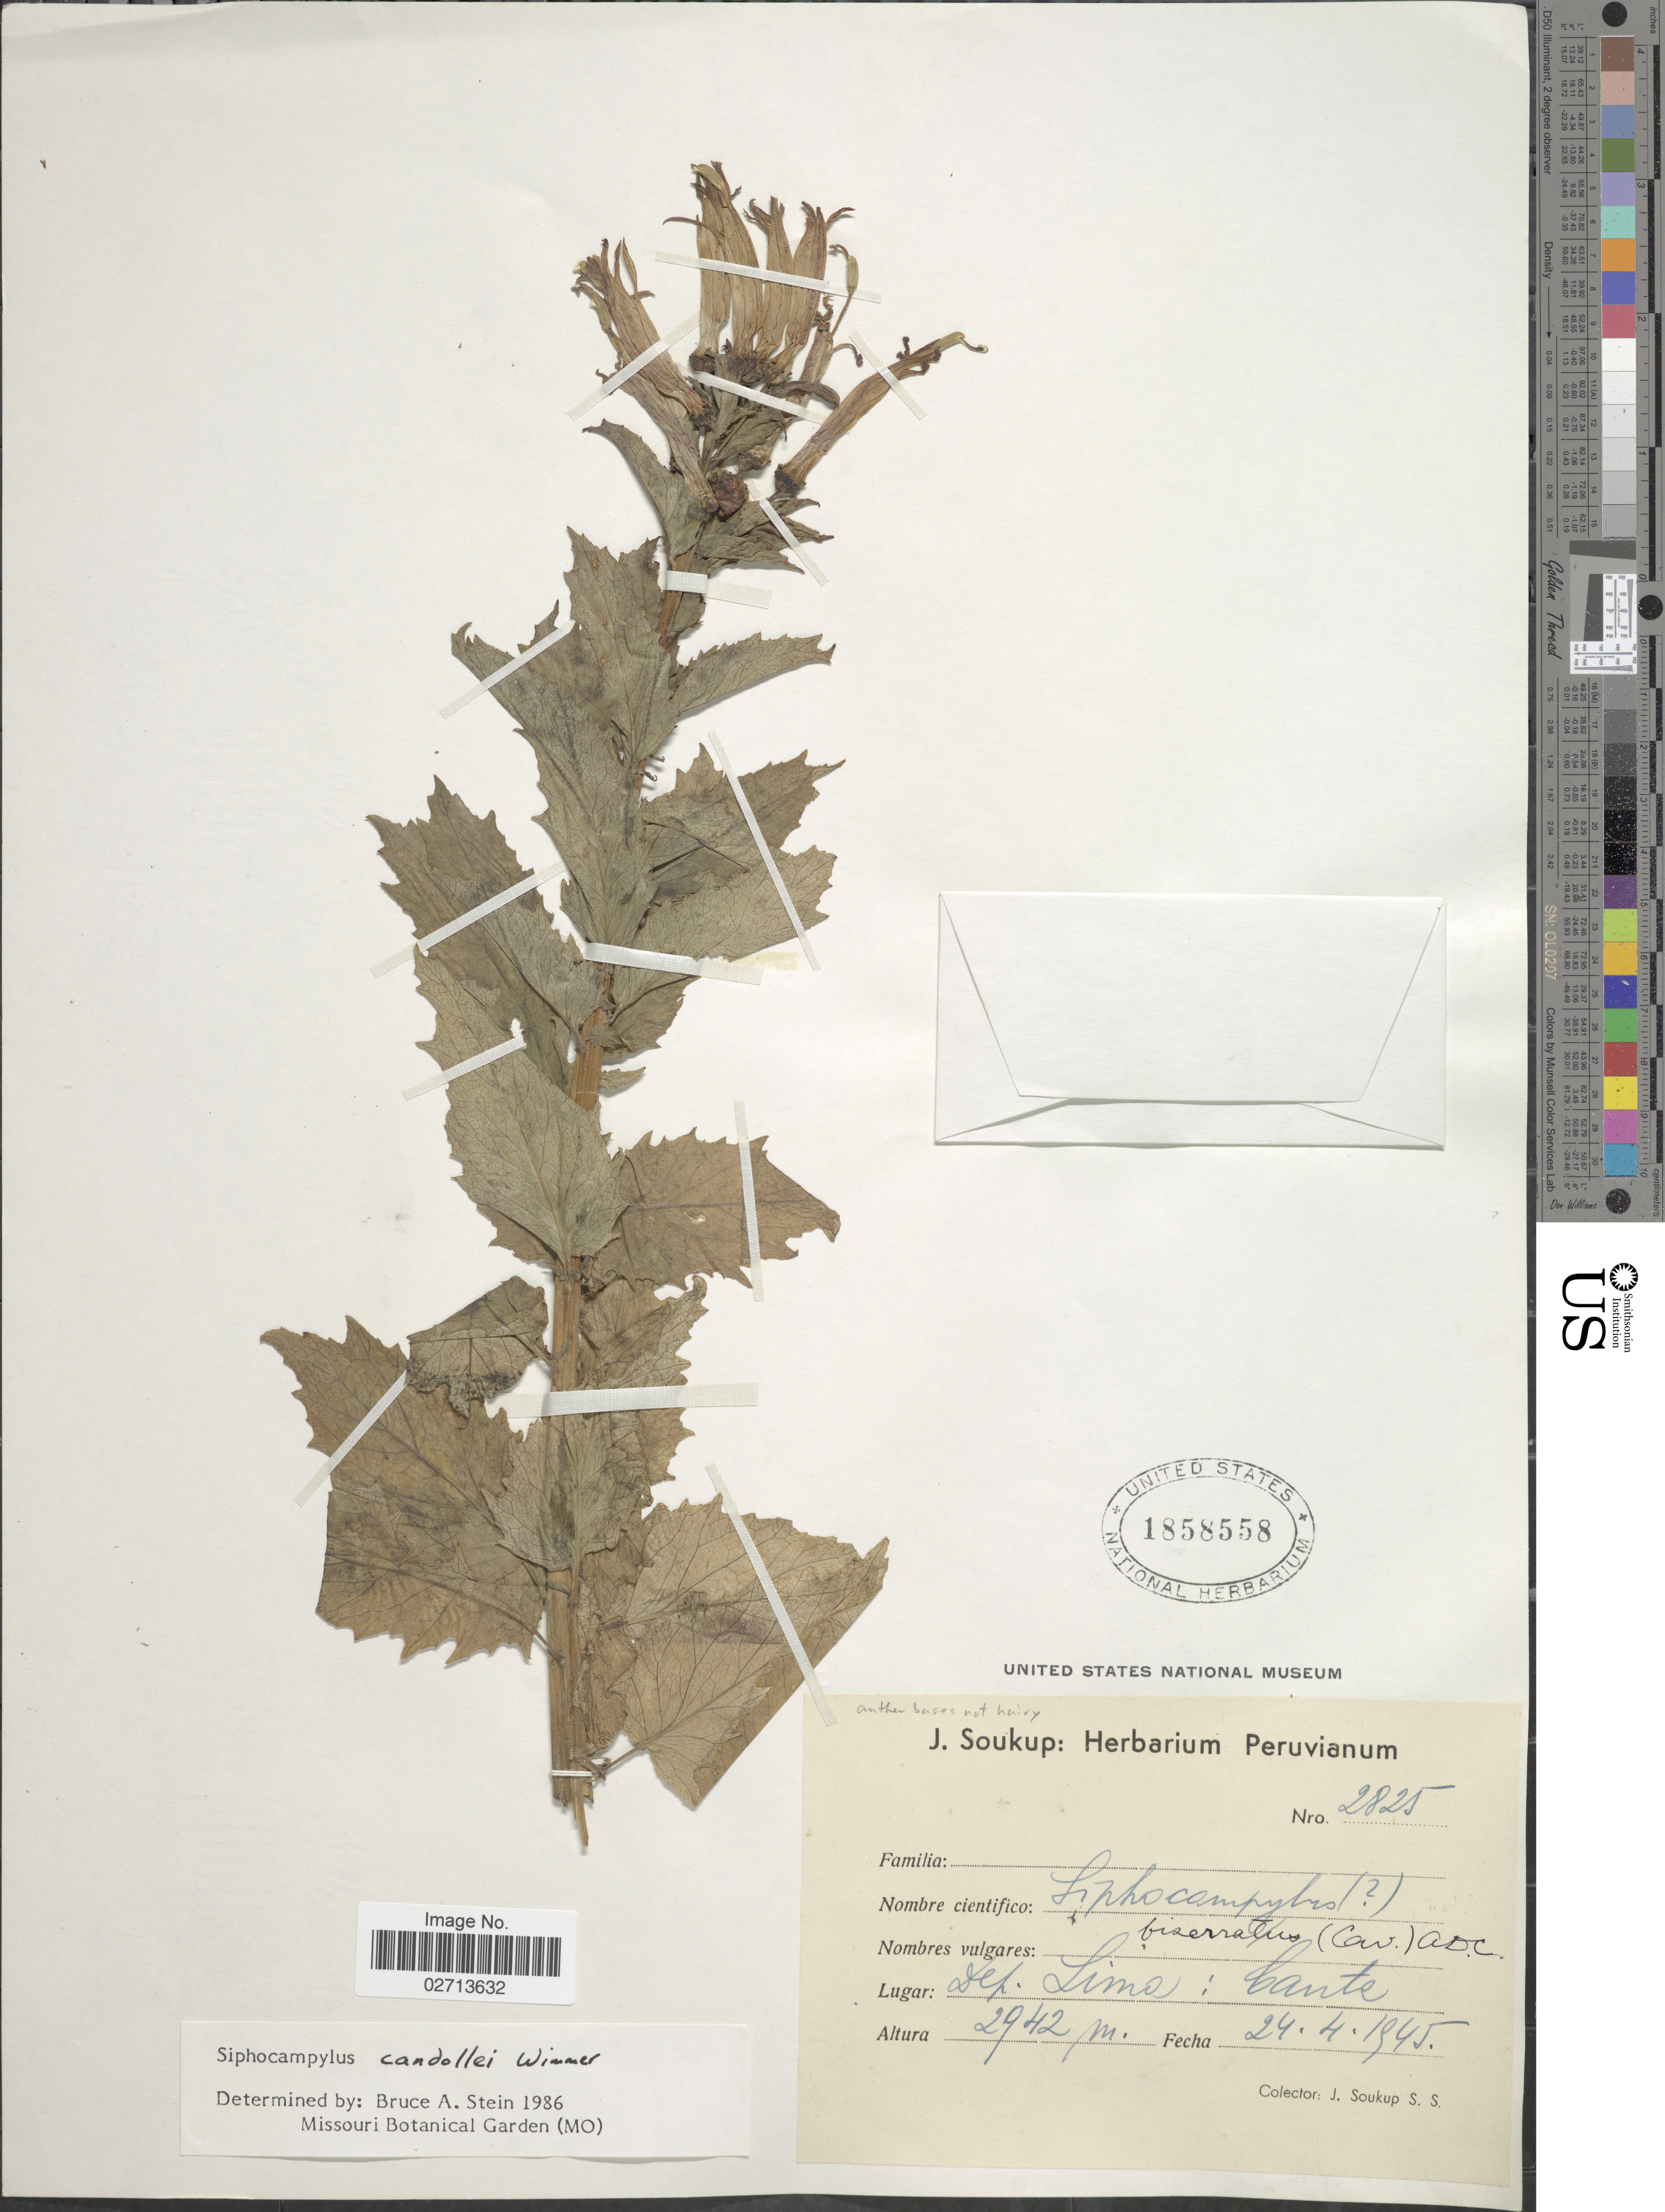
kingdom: Plantae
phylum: Tracheophyta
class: Magnoliopsida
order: Asterales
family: Campanulaceae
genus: Siphocampylus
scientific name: Siphocampylus candollei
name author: E. Wimm.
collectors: J. J. Soukup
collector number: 2825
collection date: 1945-04-24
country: Peru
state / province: Lima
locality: Canta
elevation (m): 2942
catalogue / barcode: US 1858558